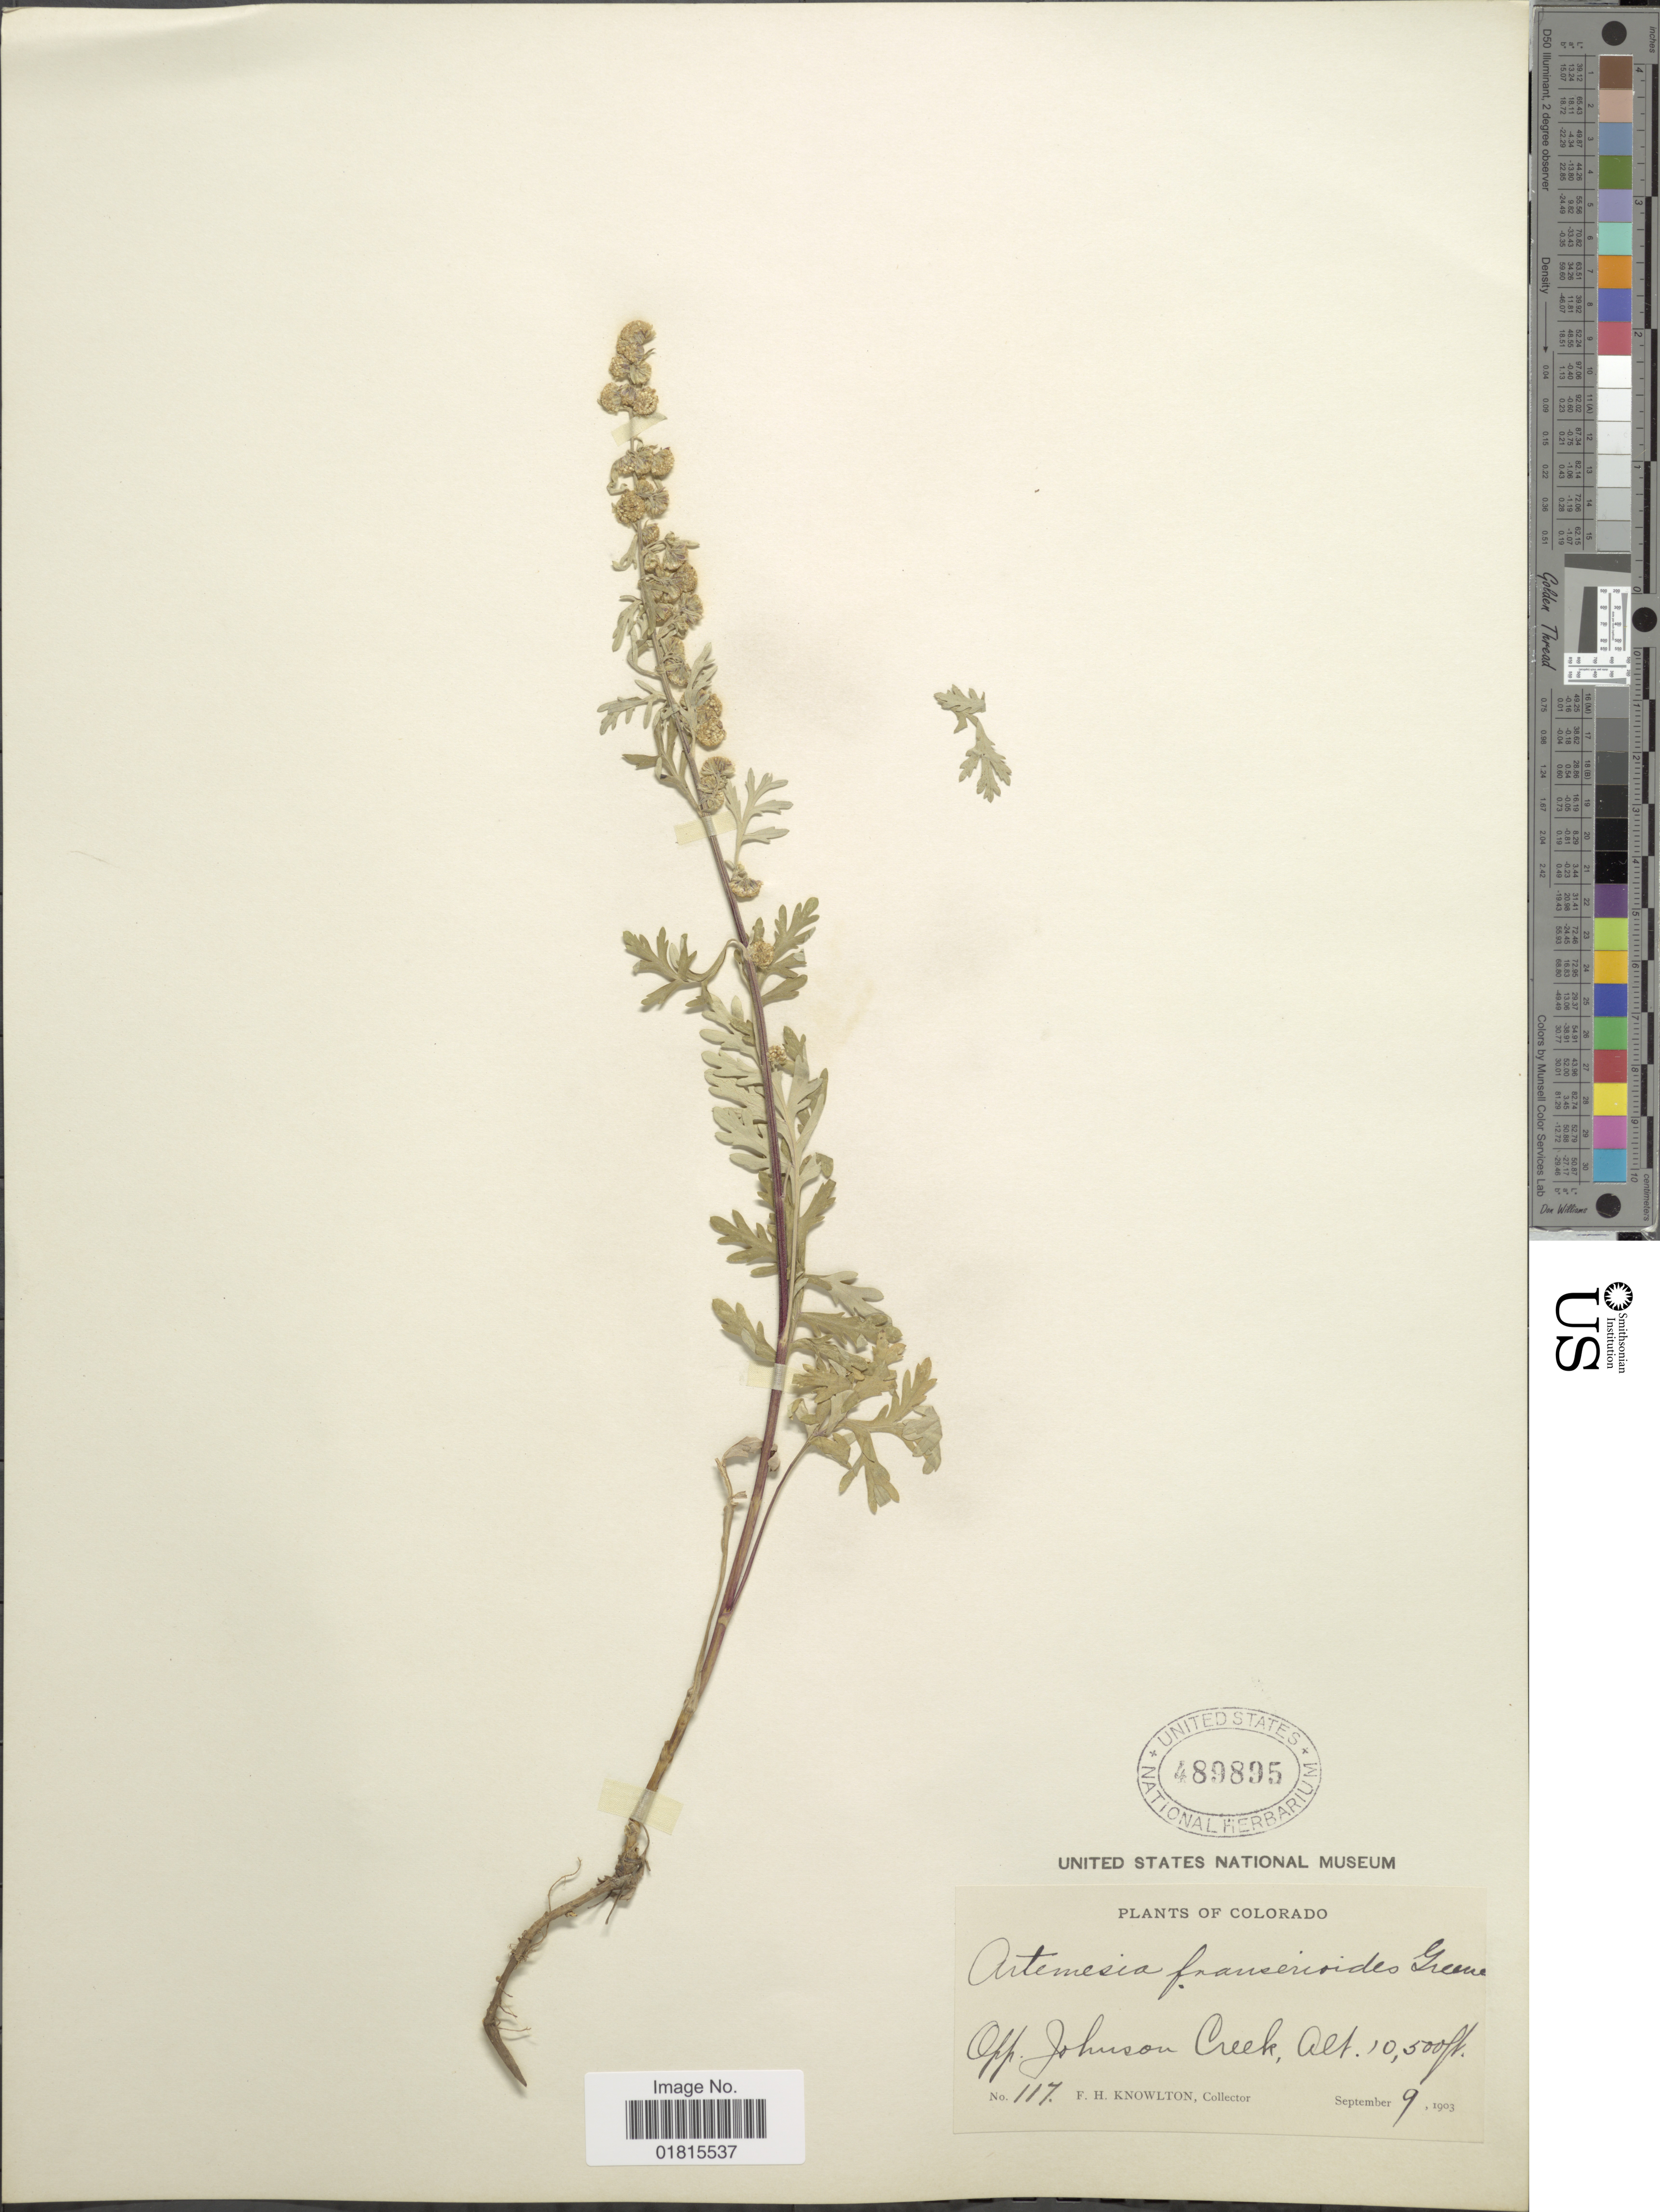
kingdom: Plantae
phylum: Tracheophyta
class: Magnoliopsida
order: Asterales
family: Asteraceae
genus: Artemisia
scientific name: Artemisia franserioides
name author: Greene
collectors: F. H. Knowlton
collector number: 117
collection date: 1903-09-09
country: United States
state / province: Colorado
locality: Opp. Johnson Creek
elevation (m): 3200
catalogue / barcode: US 489895